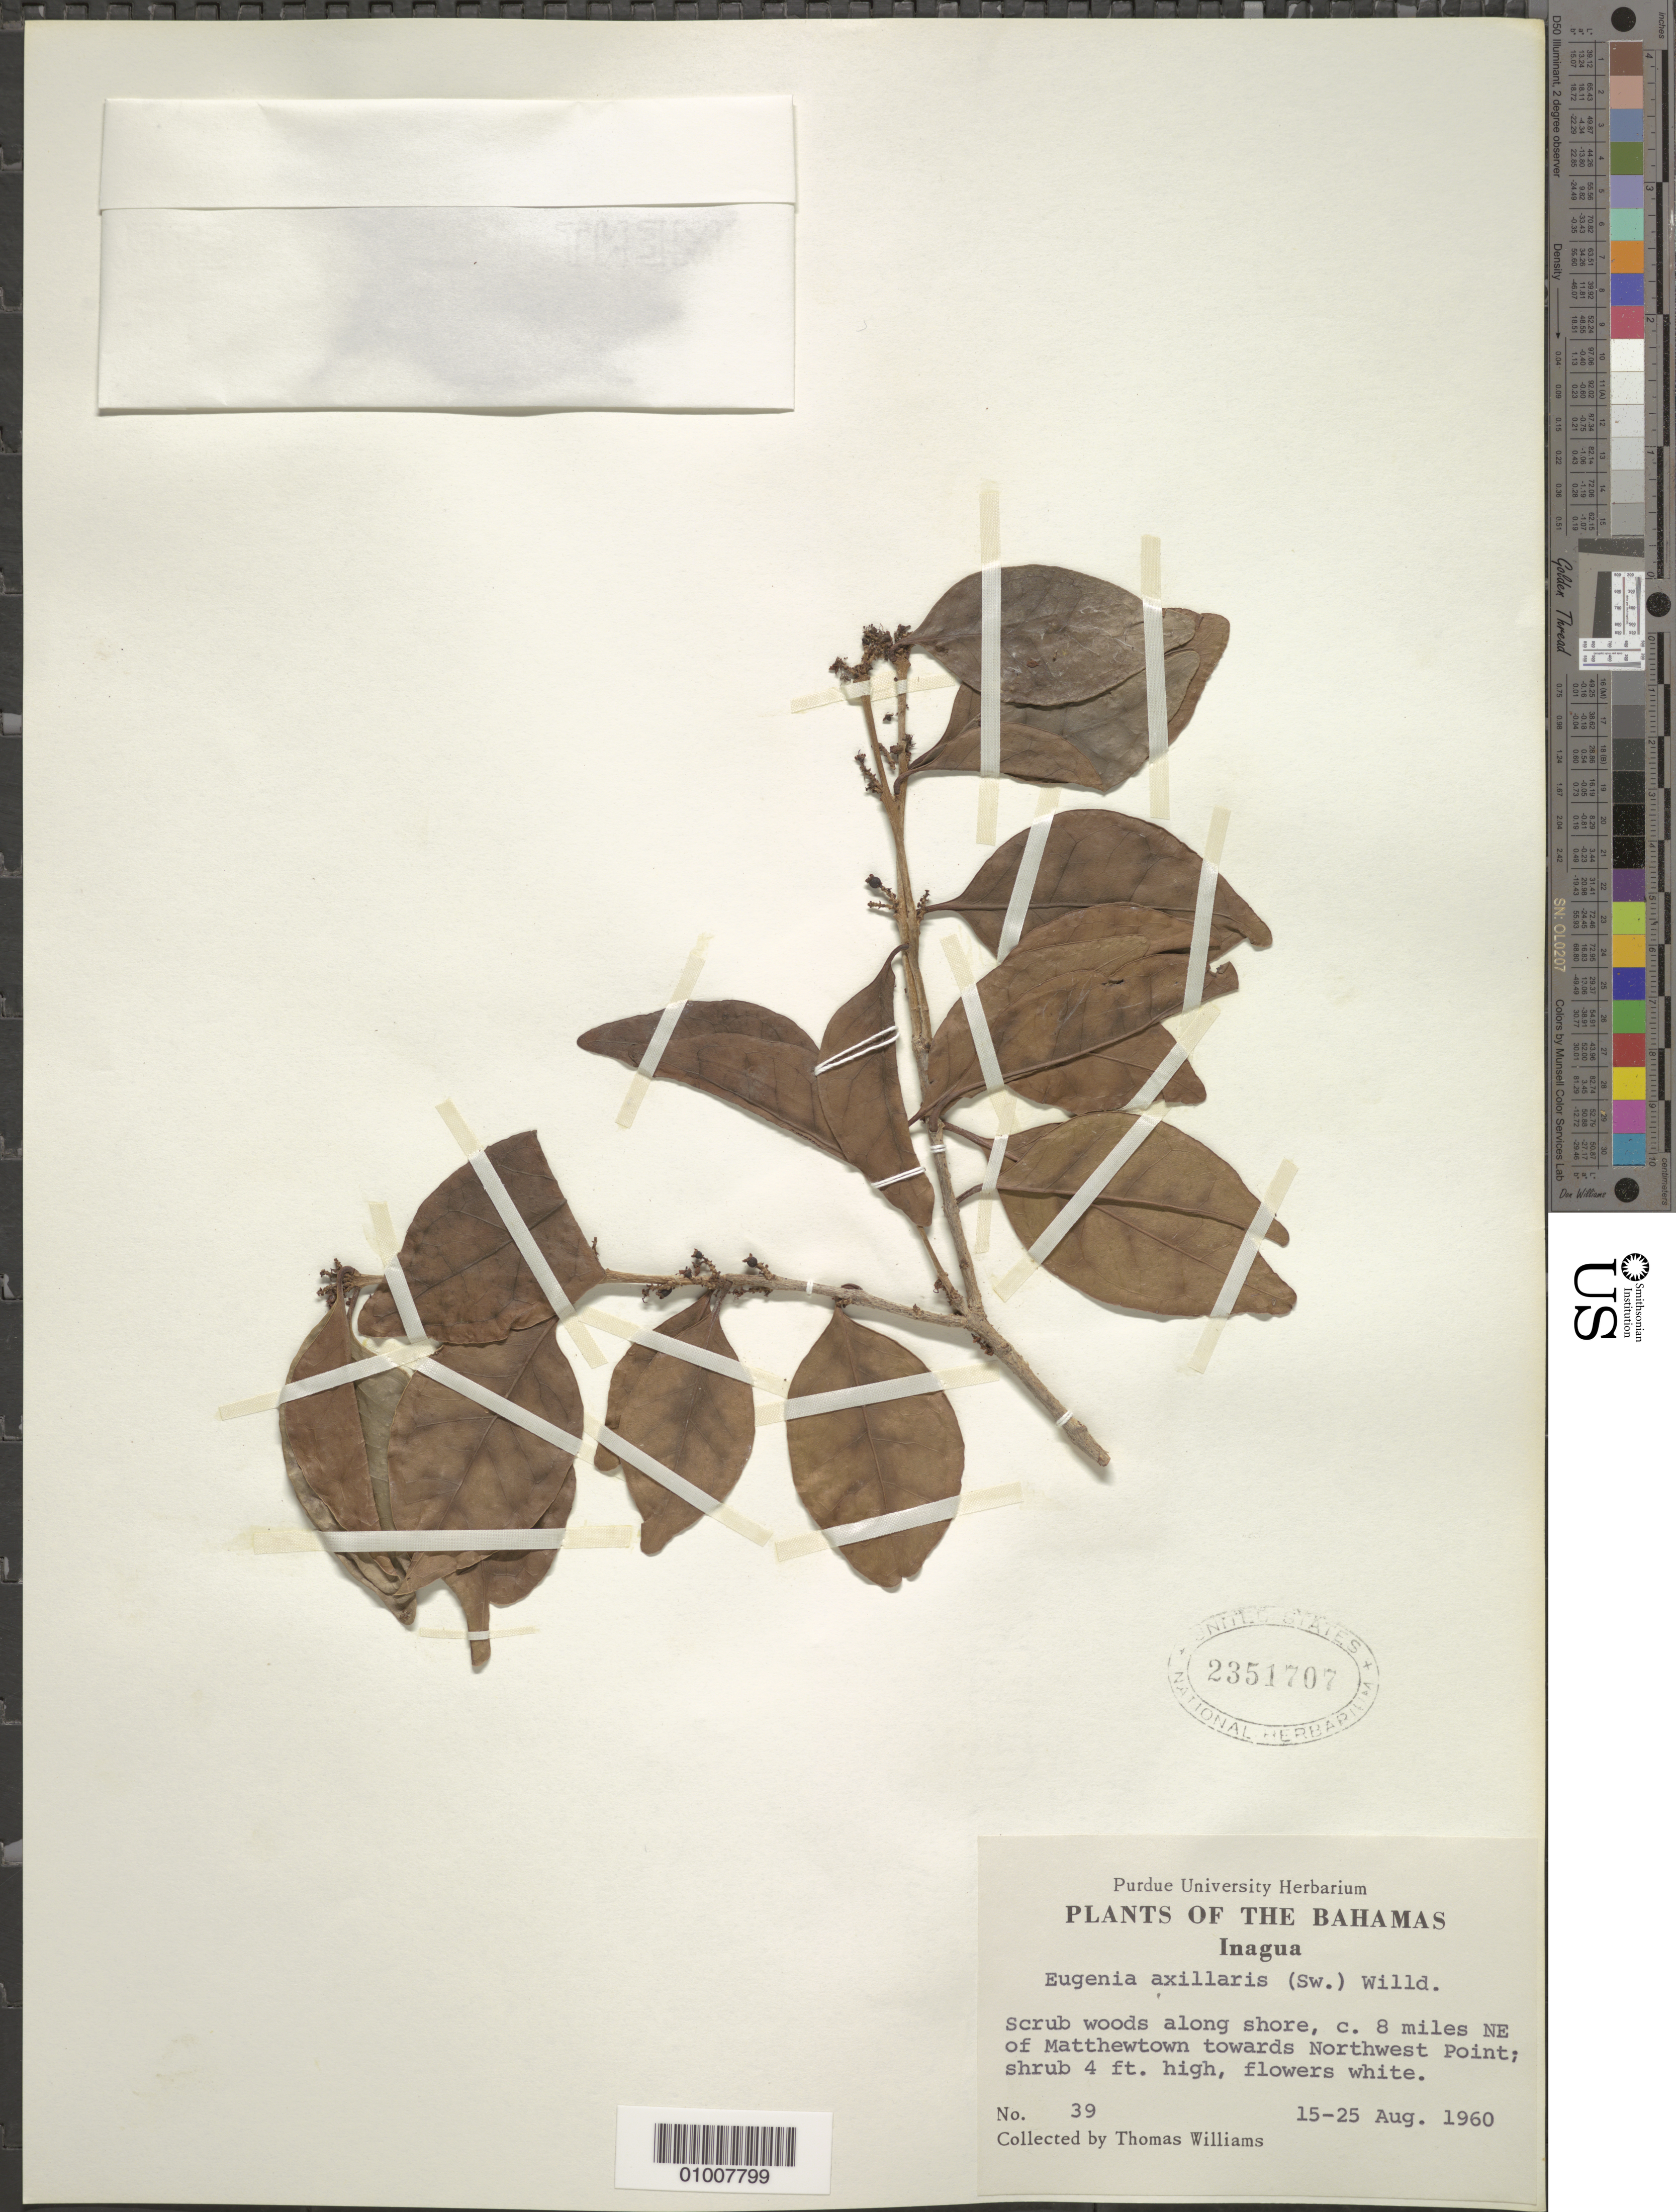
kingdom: Plantae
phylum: Tracheophyta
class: Magnoliopsida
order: Myrtales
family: Myrtaceae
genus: Eugenia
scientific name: Eugenia axillaris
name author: (Sw.) Willd.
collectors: T. Williams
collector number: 39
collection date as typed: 15 Aug 1960 to 25 Aug 1960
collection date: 1960-08-15/1960-08-25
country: Bahamas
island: Great Inagua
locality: Along shore, ca. 8 mi. northeast of Matthewtown towards Northwest Point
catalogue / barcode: US 2351707